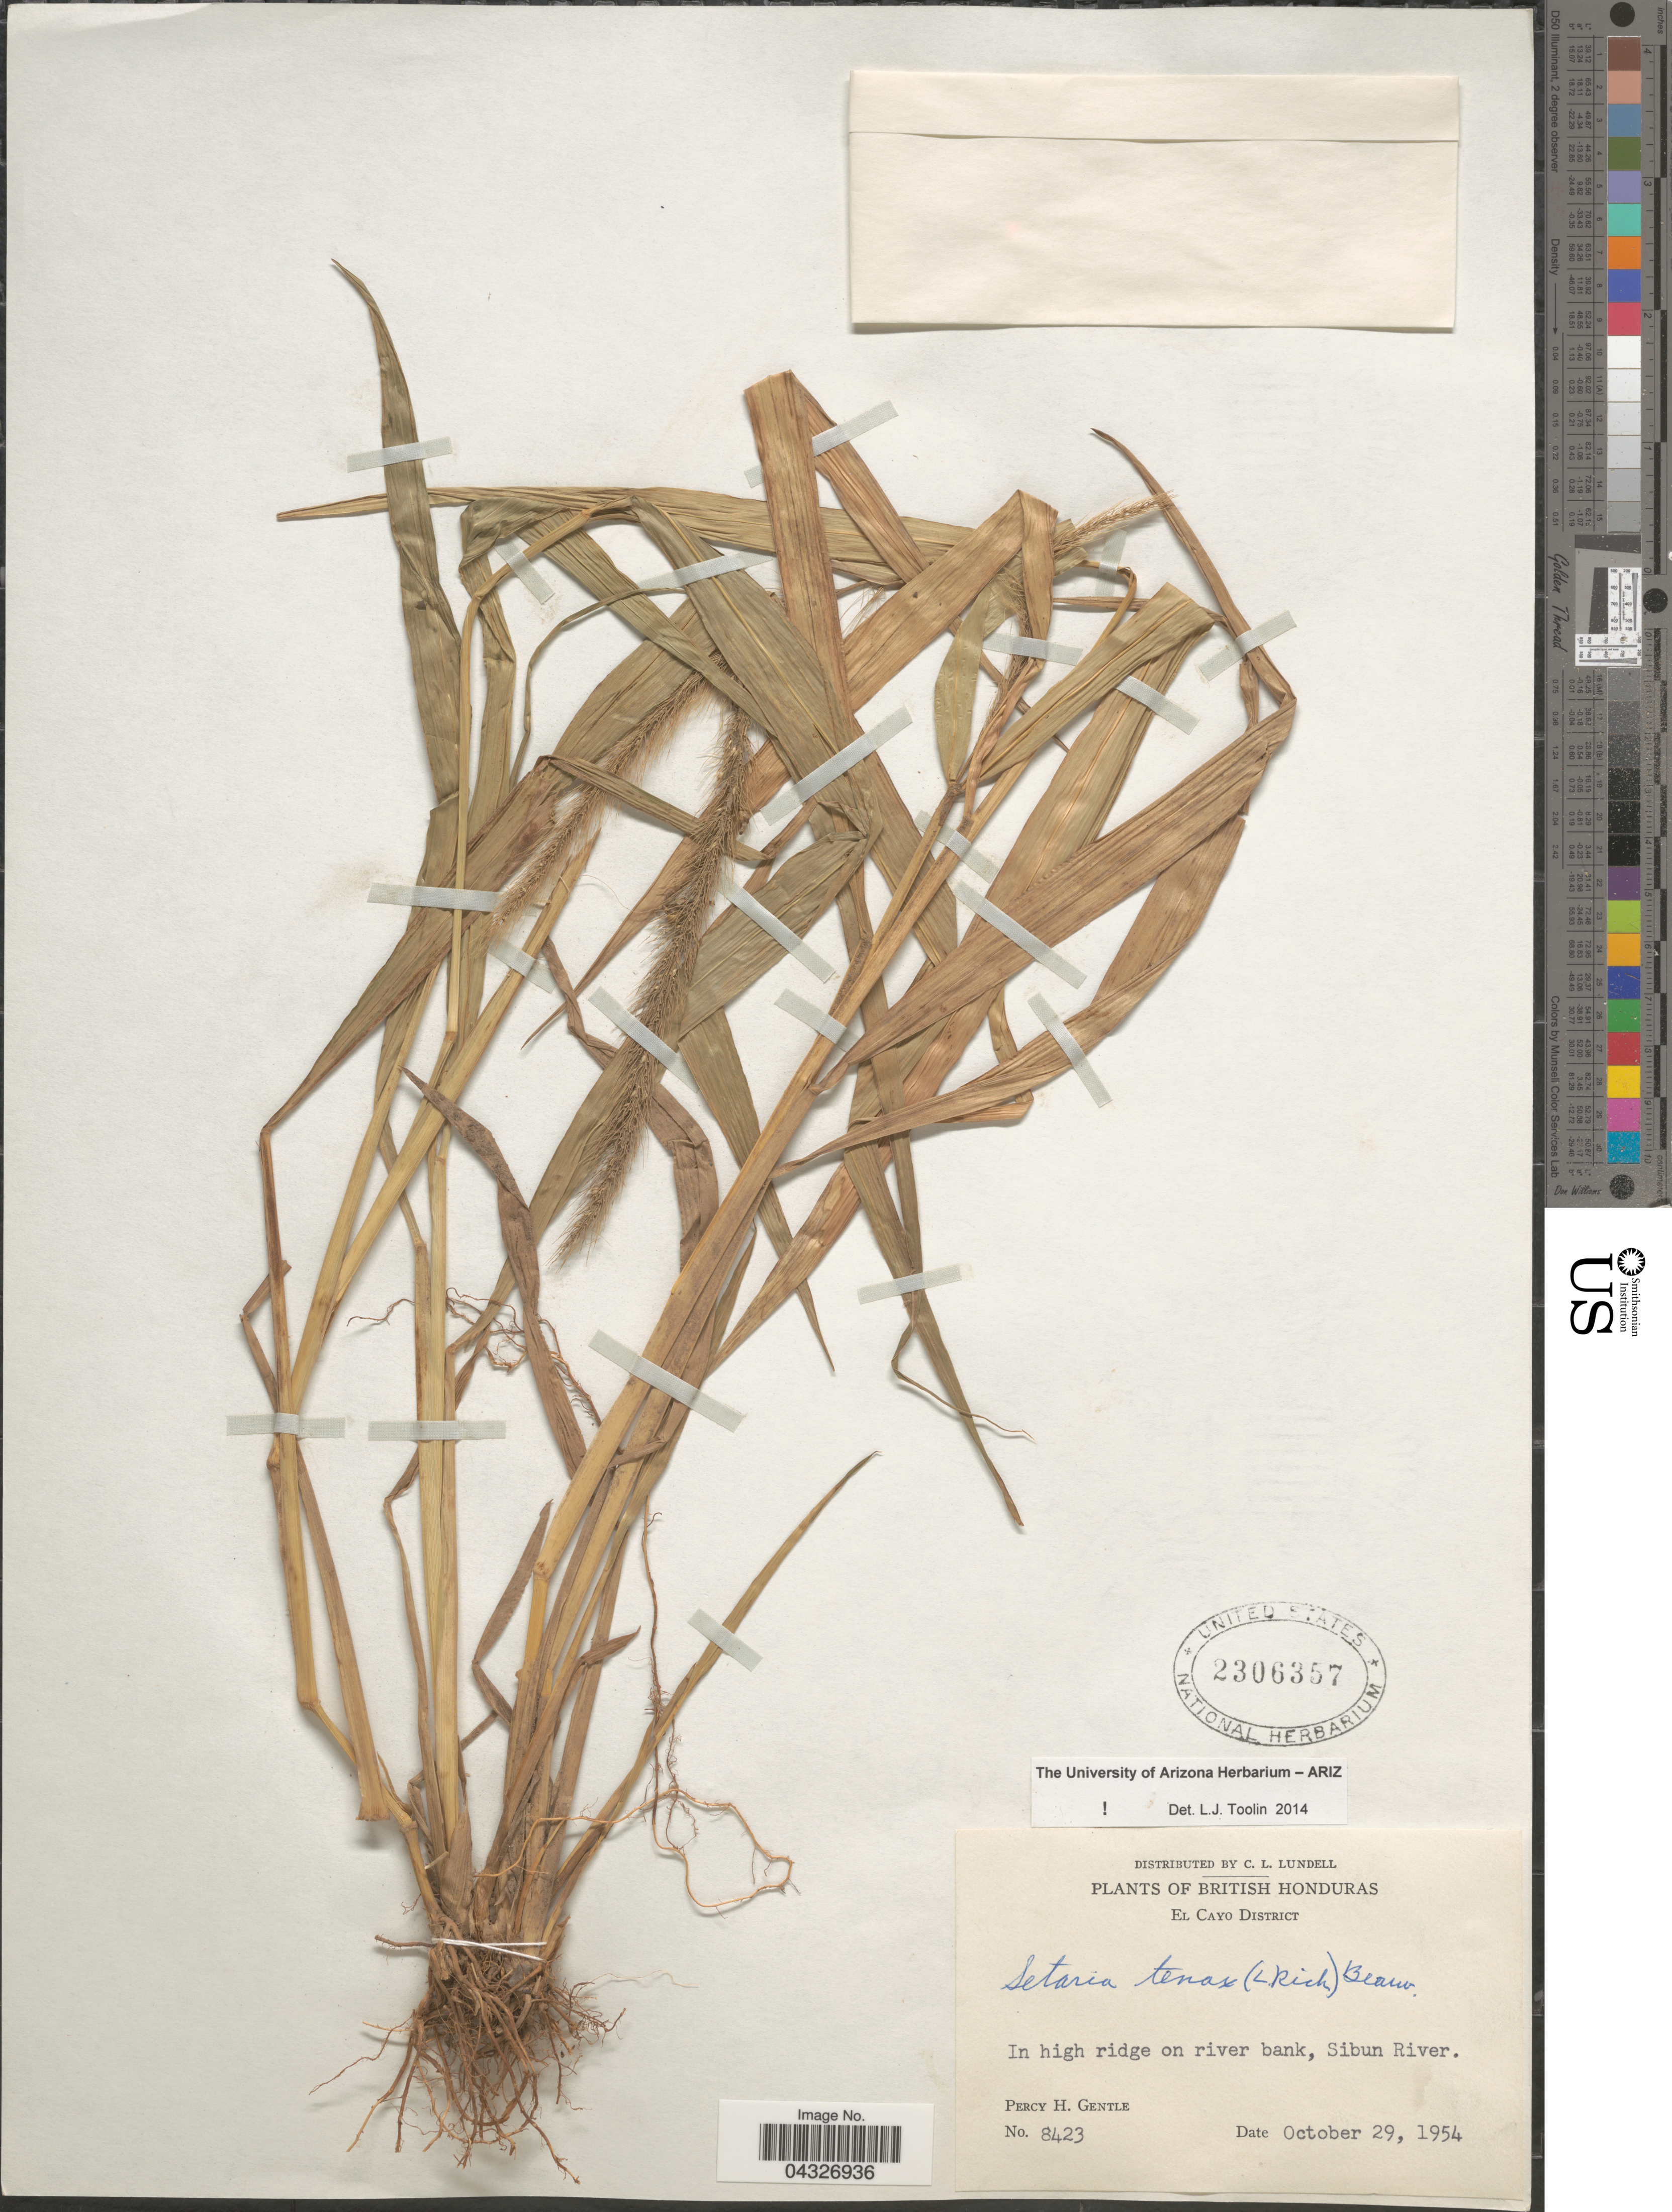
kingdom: Plantae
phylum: Tracheophyta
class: Liliopsida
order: Poales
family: Poaceae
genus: Setaria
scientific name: Setaria tenax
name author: (Rich.) Desv.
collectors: P. H. Gentle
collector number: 8423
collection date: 1954-10-29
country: Belize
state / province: Cayo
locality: British Honduras. El Cayo District. In high ridge on river bank, Sibun River.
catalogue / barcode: US 2306357